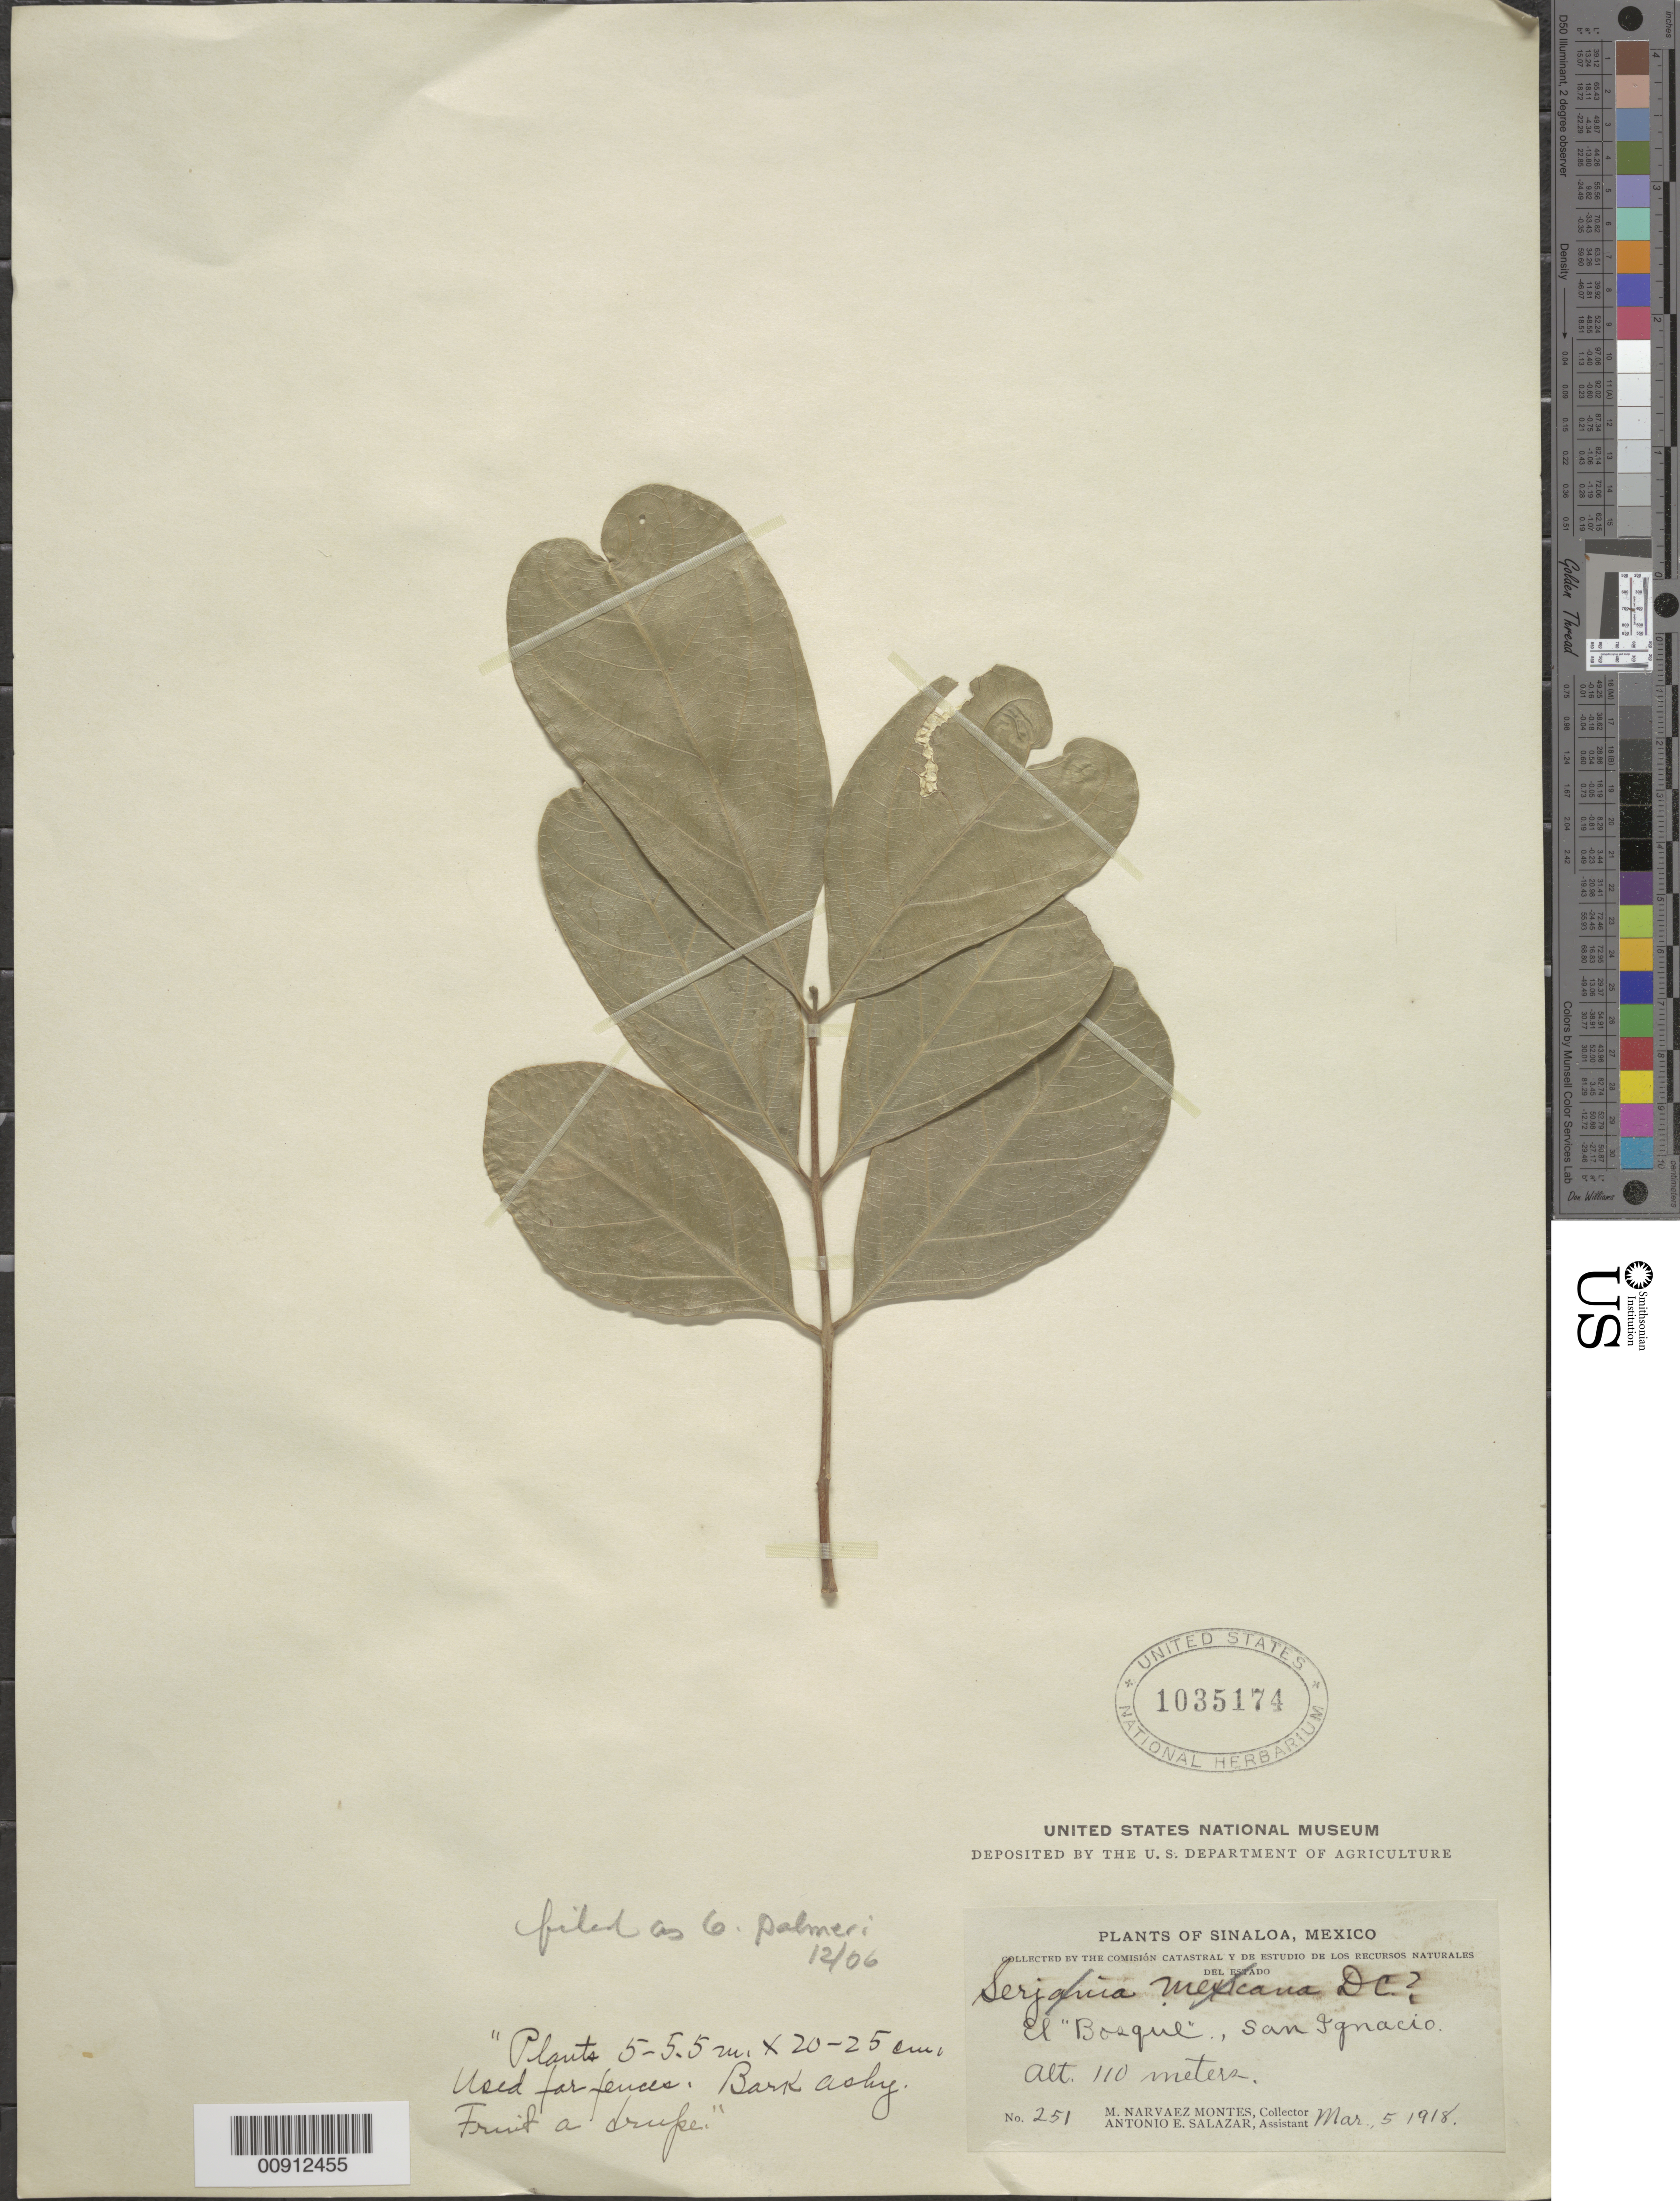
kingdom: Plantae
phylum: Tracheophyta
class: Magnoliopsida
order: Sapindales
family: Meliaceae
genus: Guarea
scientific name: Guarea palmeri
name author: Rose ex C. DC.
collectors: M. Narvaez-Montes & A. E. Salazar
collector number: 251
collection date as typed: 05 Mar 1918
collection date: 1918-03-05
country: Mexico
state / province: Sinaloa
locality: El "Bosque", San Ignacio, Sinaloa.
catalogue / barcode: US 1035174